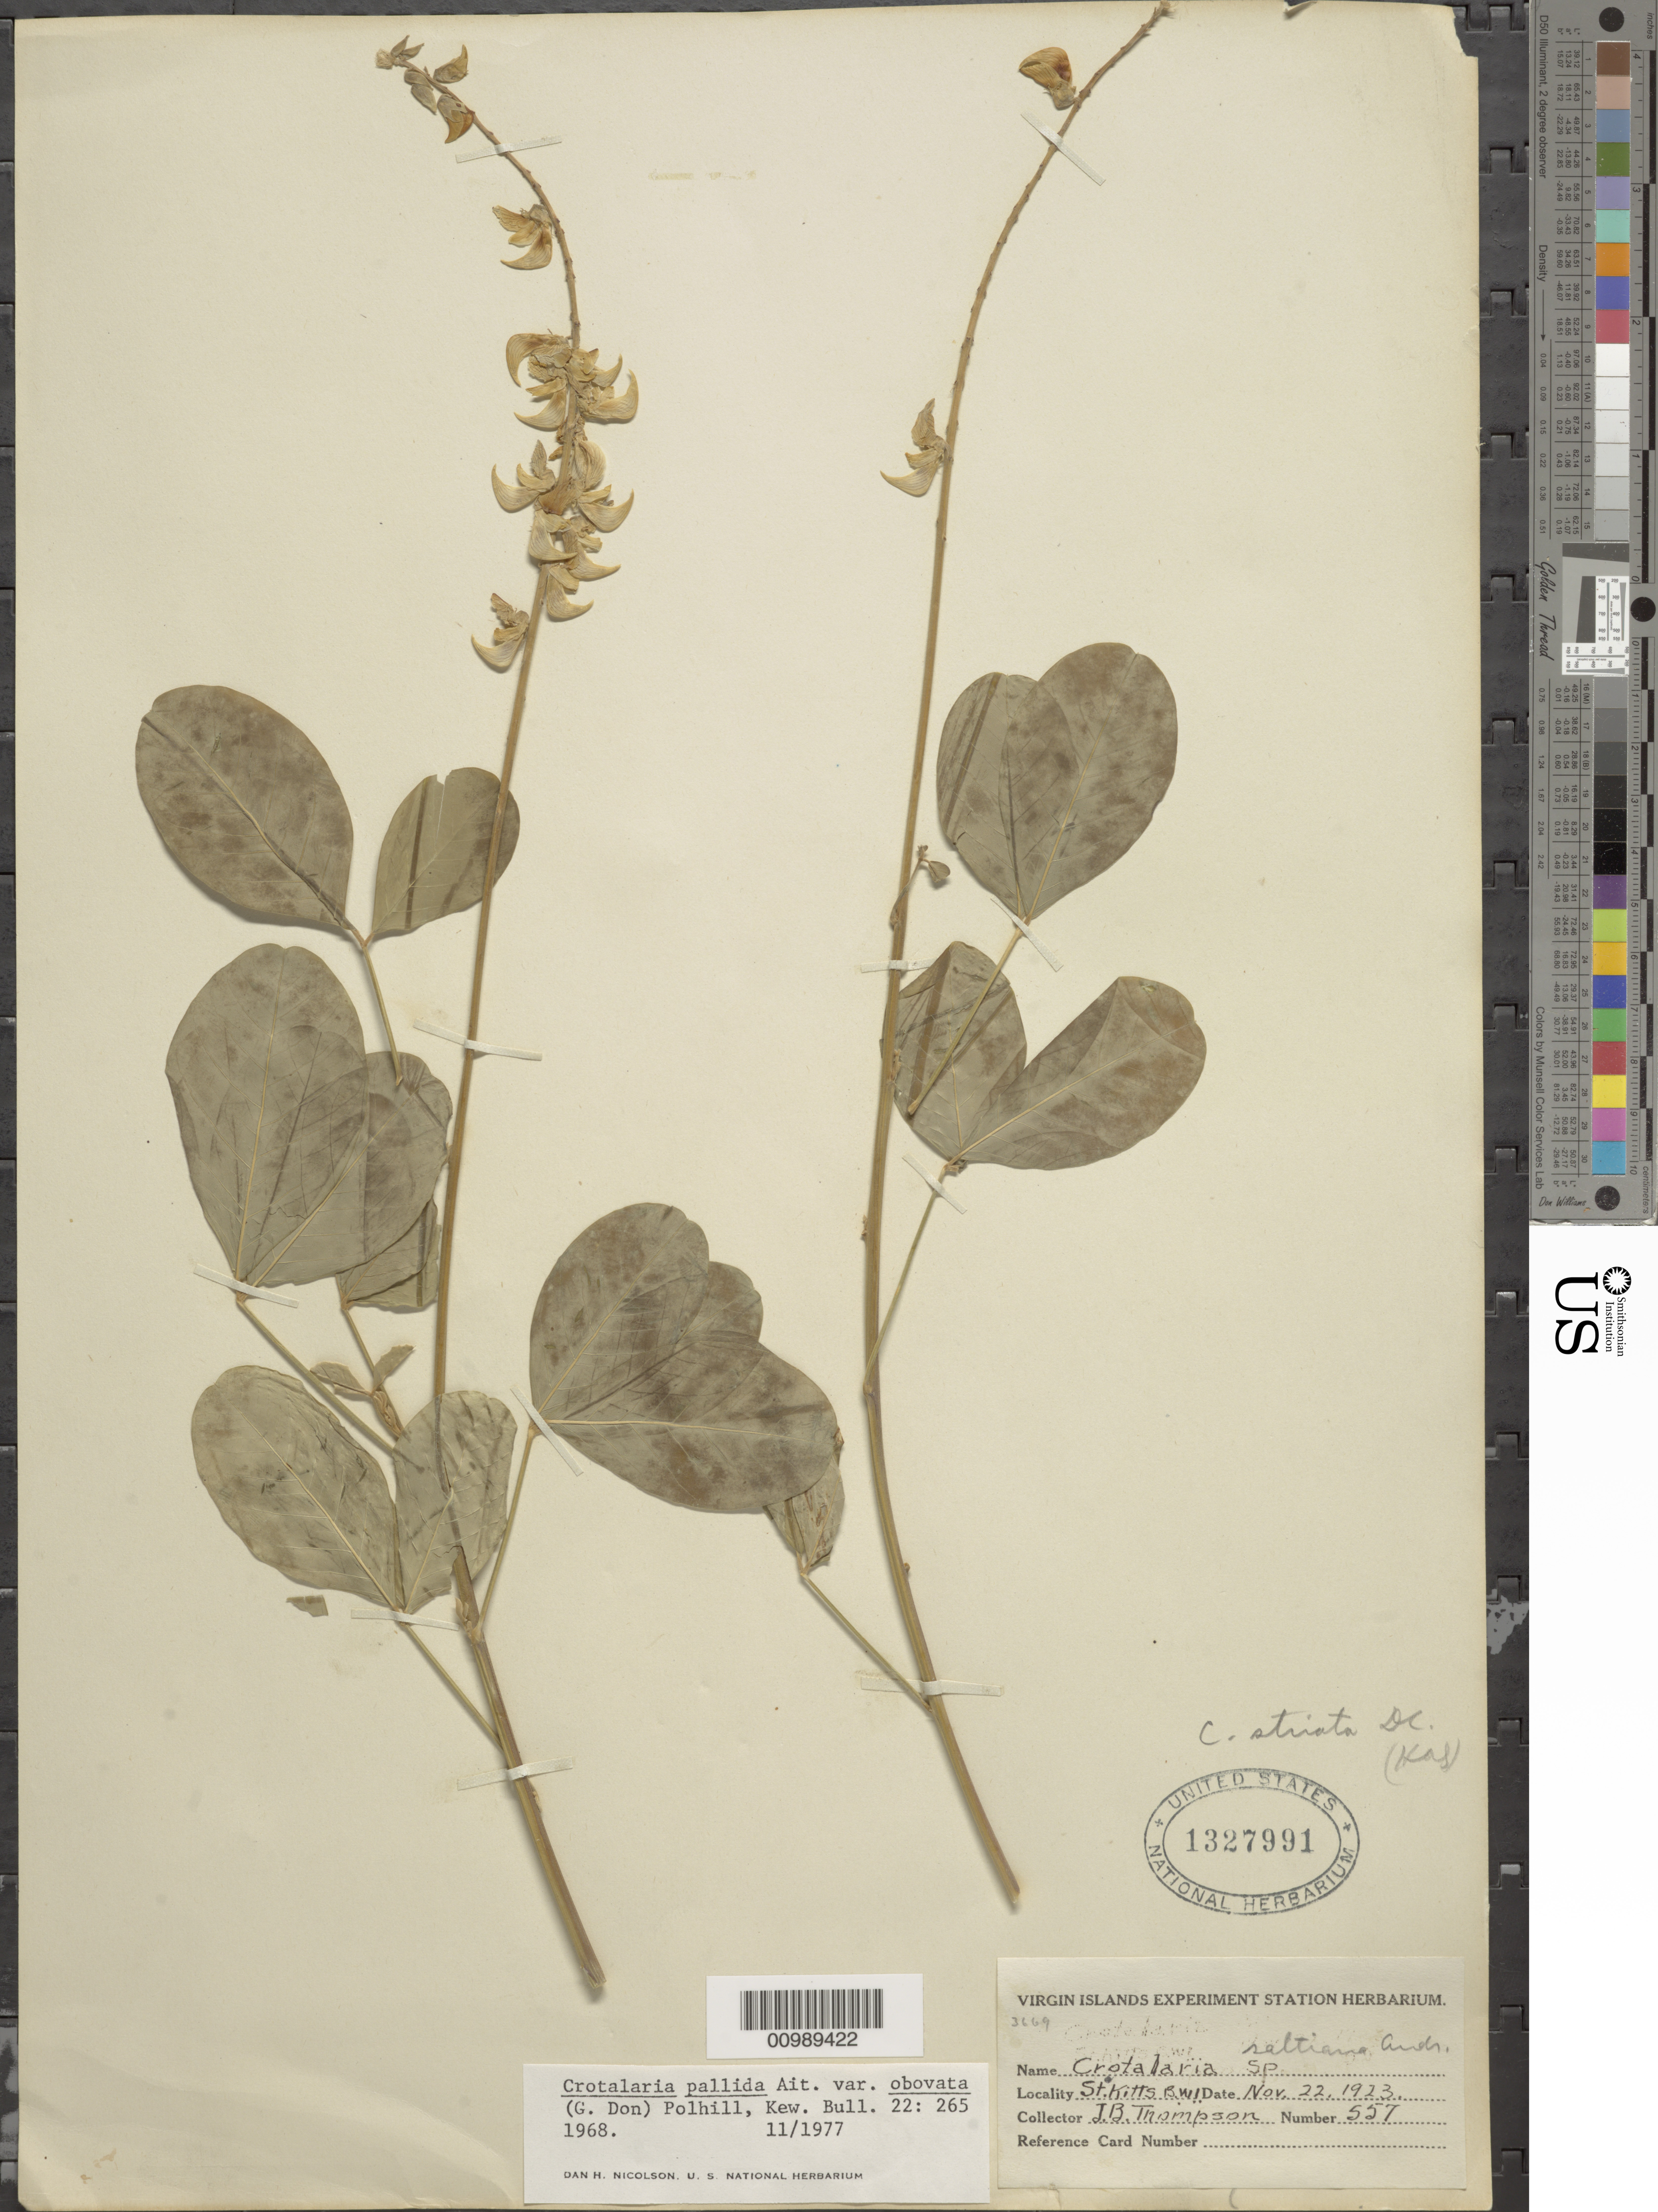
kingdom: Plantae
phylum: Tracheophyta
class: Magnoliopsida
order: Fabales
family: Fabaceae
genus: Crotalaria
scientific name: Crotalaria pallida var. obovata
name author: (G. Don) Polhill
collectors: J. B. Thompson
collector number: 557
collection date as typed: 22 Nov 1923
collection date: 1923-11-22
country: St. Christopher-Nevis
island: St. Christopher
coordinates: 0 N, 0 E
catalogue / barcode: US 1327991